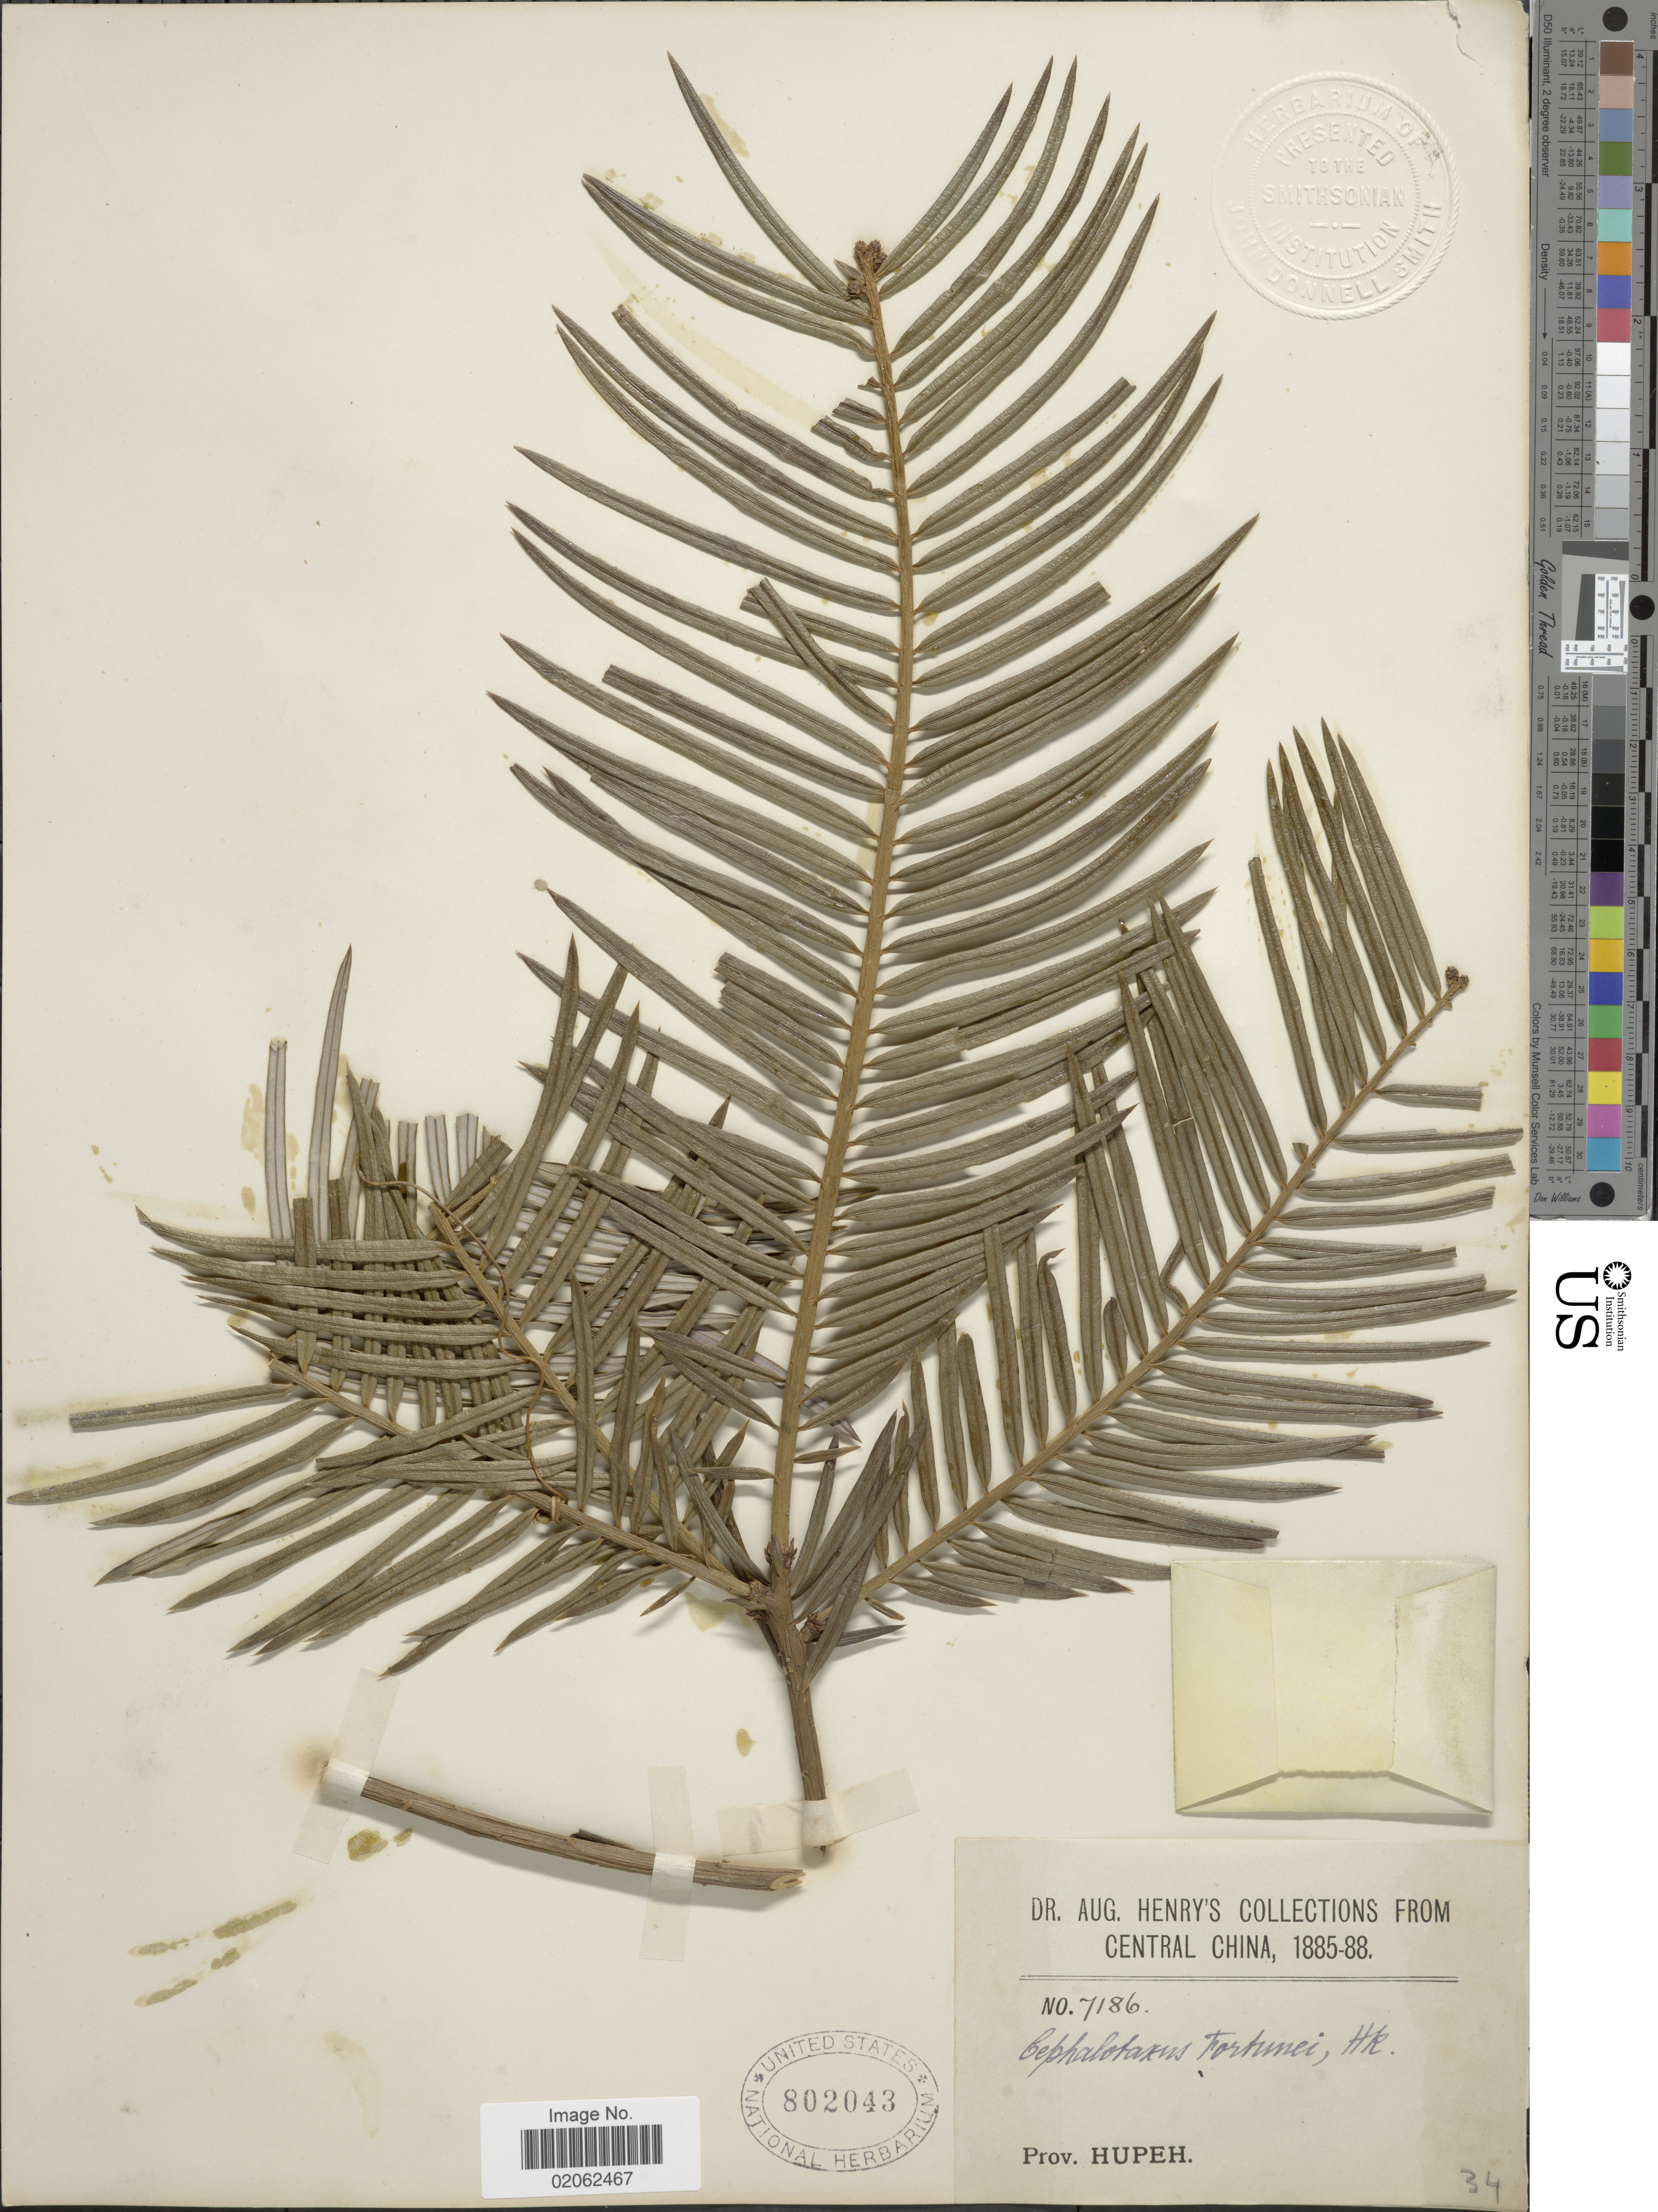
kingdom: Plantae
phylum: Tracheophyta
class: Pinopsida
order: Pinales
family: Cephalotaxaceae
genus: Cephalotaxus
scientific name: Cephalotaxus fortunei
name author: Hook.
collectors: A. Henry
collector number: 7186/34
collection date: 1885/1888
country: China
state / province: Hubei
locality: Hupeh. Central China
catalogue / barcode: US 802043